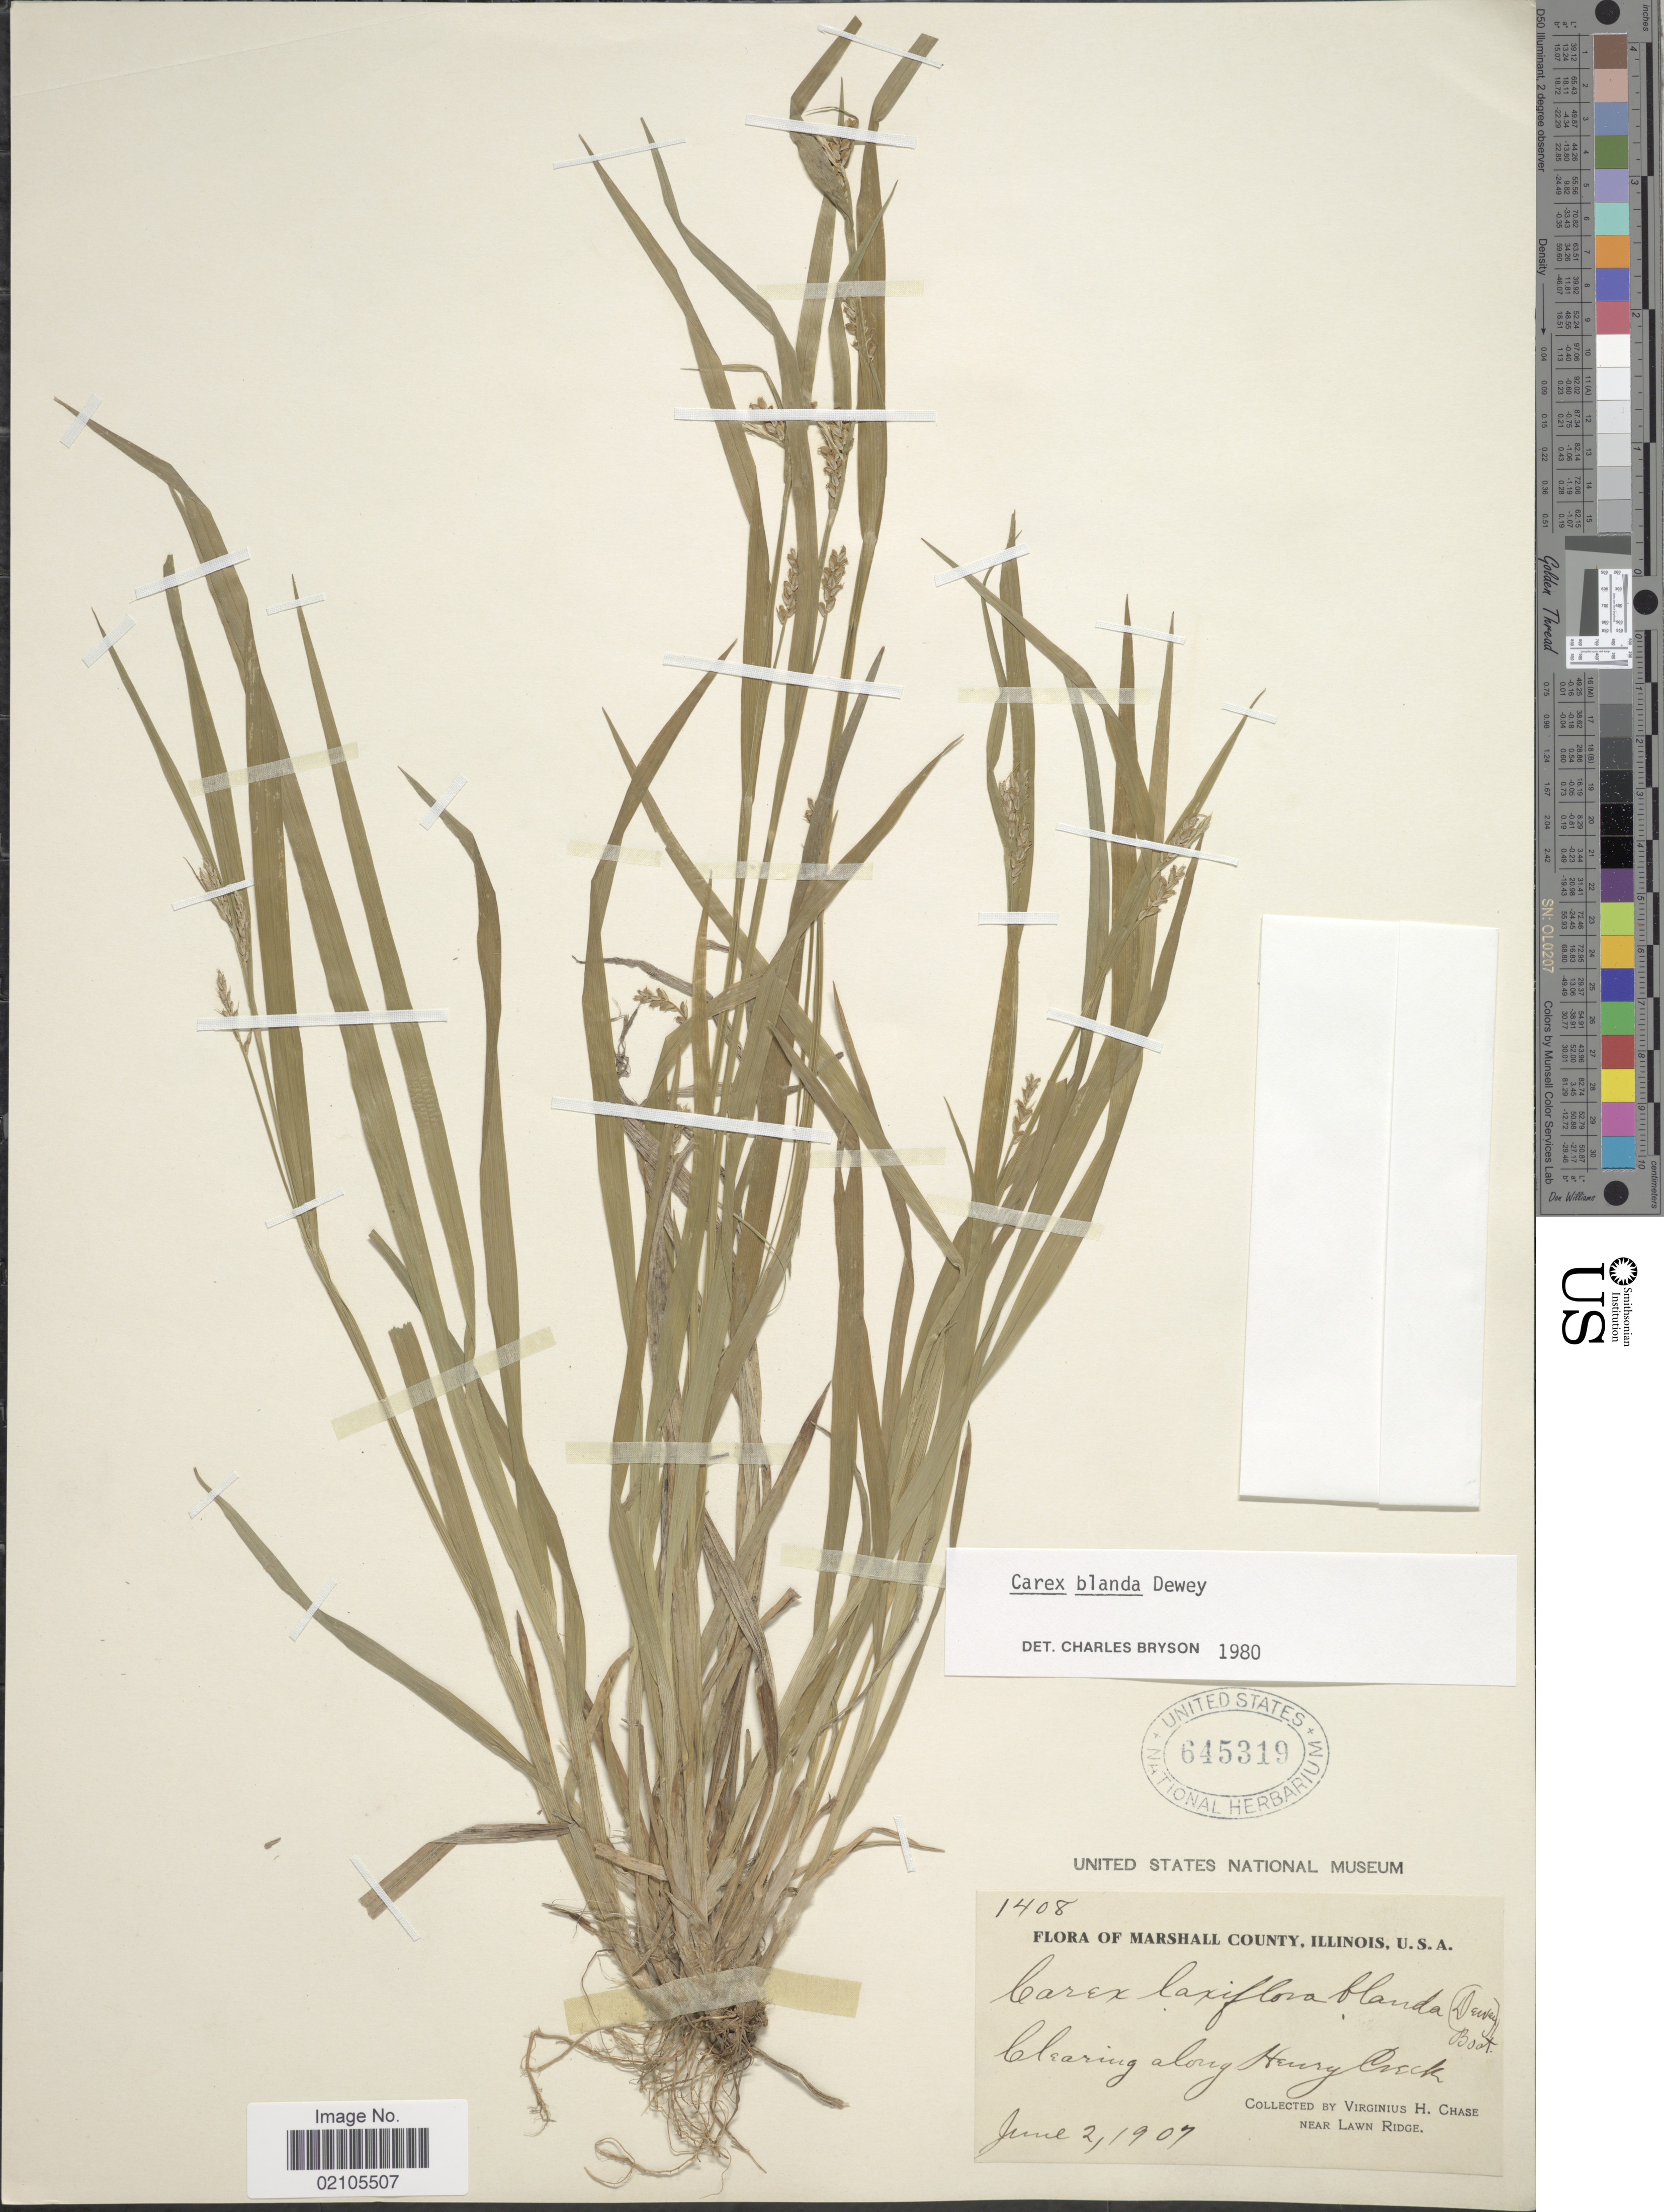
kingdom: Plantae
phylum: Tracheophyta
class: Liliopsida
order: Poales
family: Cyperaceae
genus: Carex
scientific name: Carex blanda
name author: Dewey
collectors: V. H. Chase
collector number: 1408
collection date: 1907-06-02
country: United States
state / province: Illinois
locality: Marshall County, U.S.A. Clearing along Henry Creek, near Lawn Ridge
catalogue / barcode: US 645319